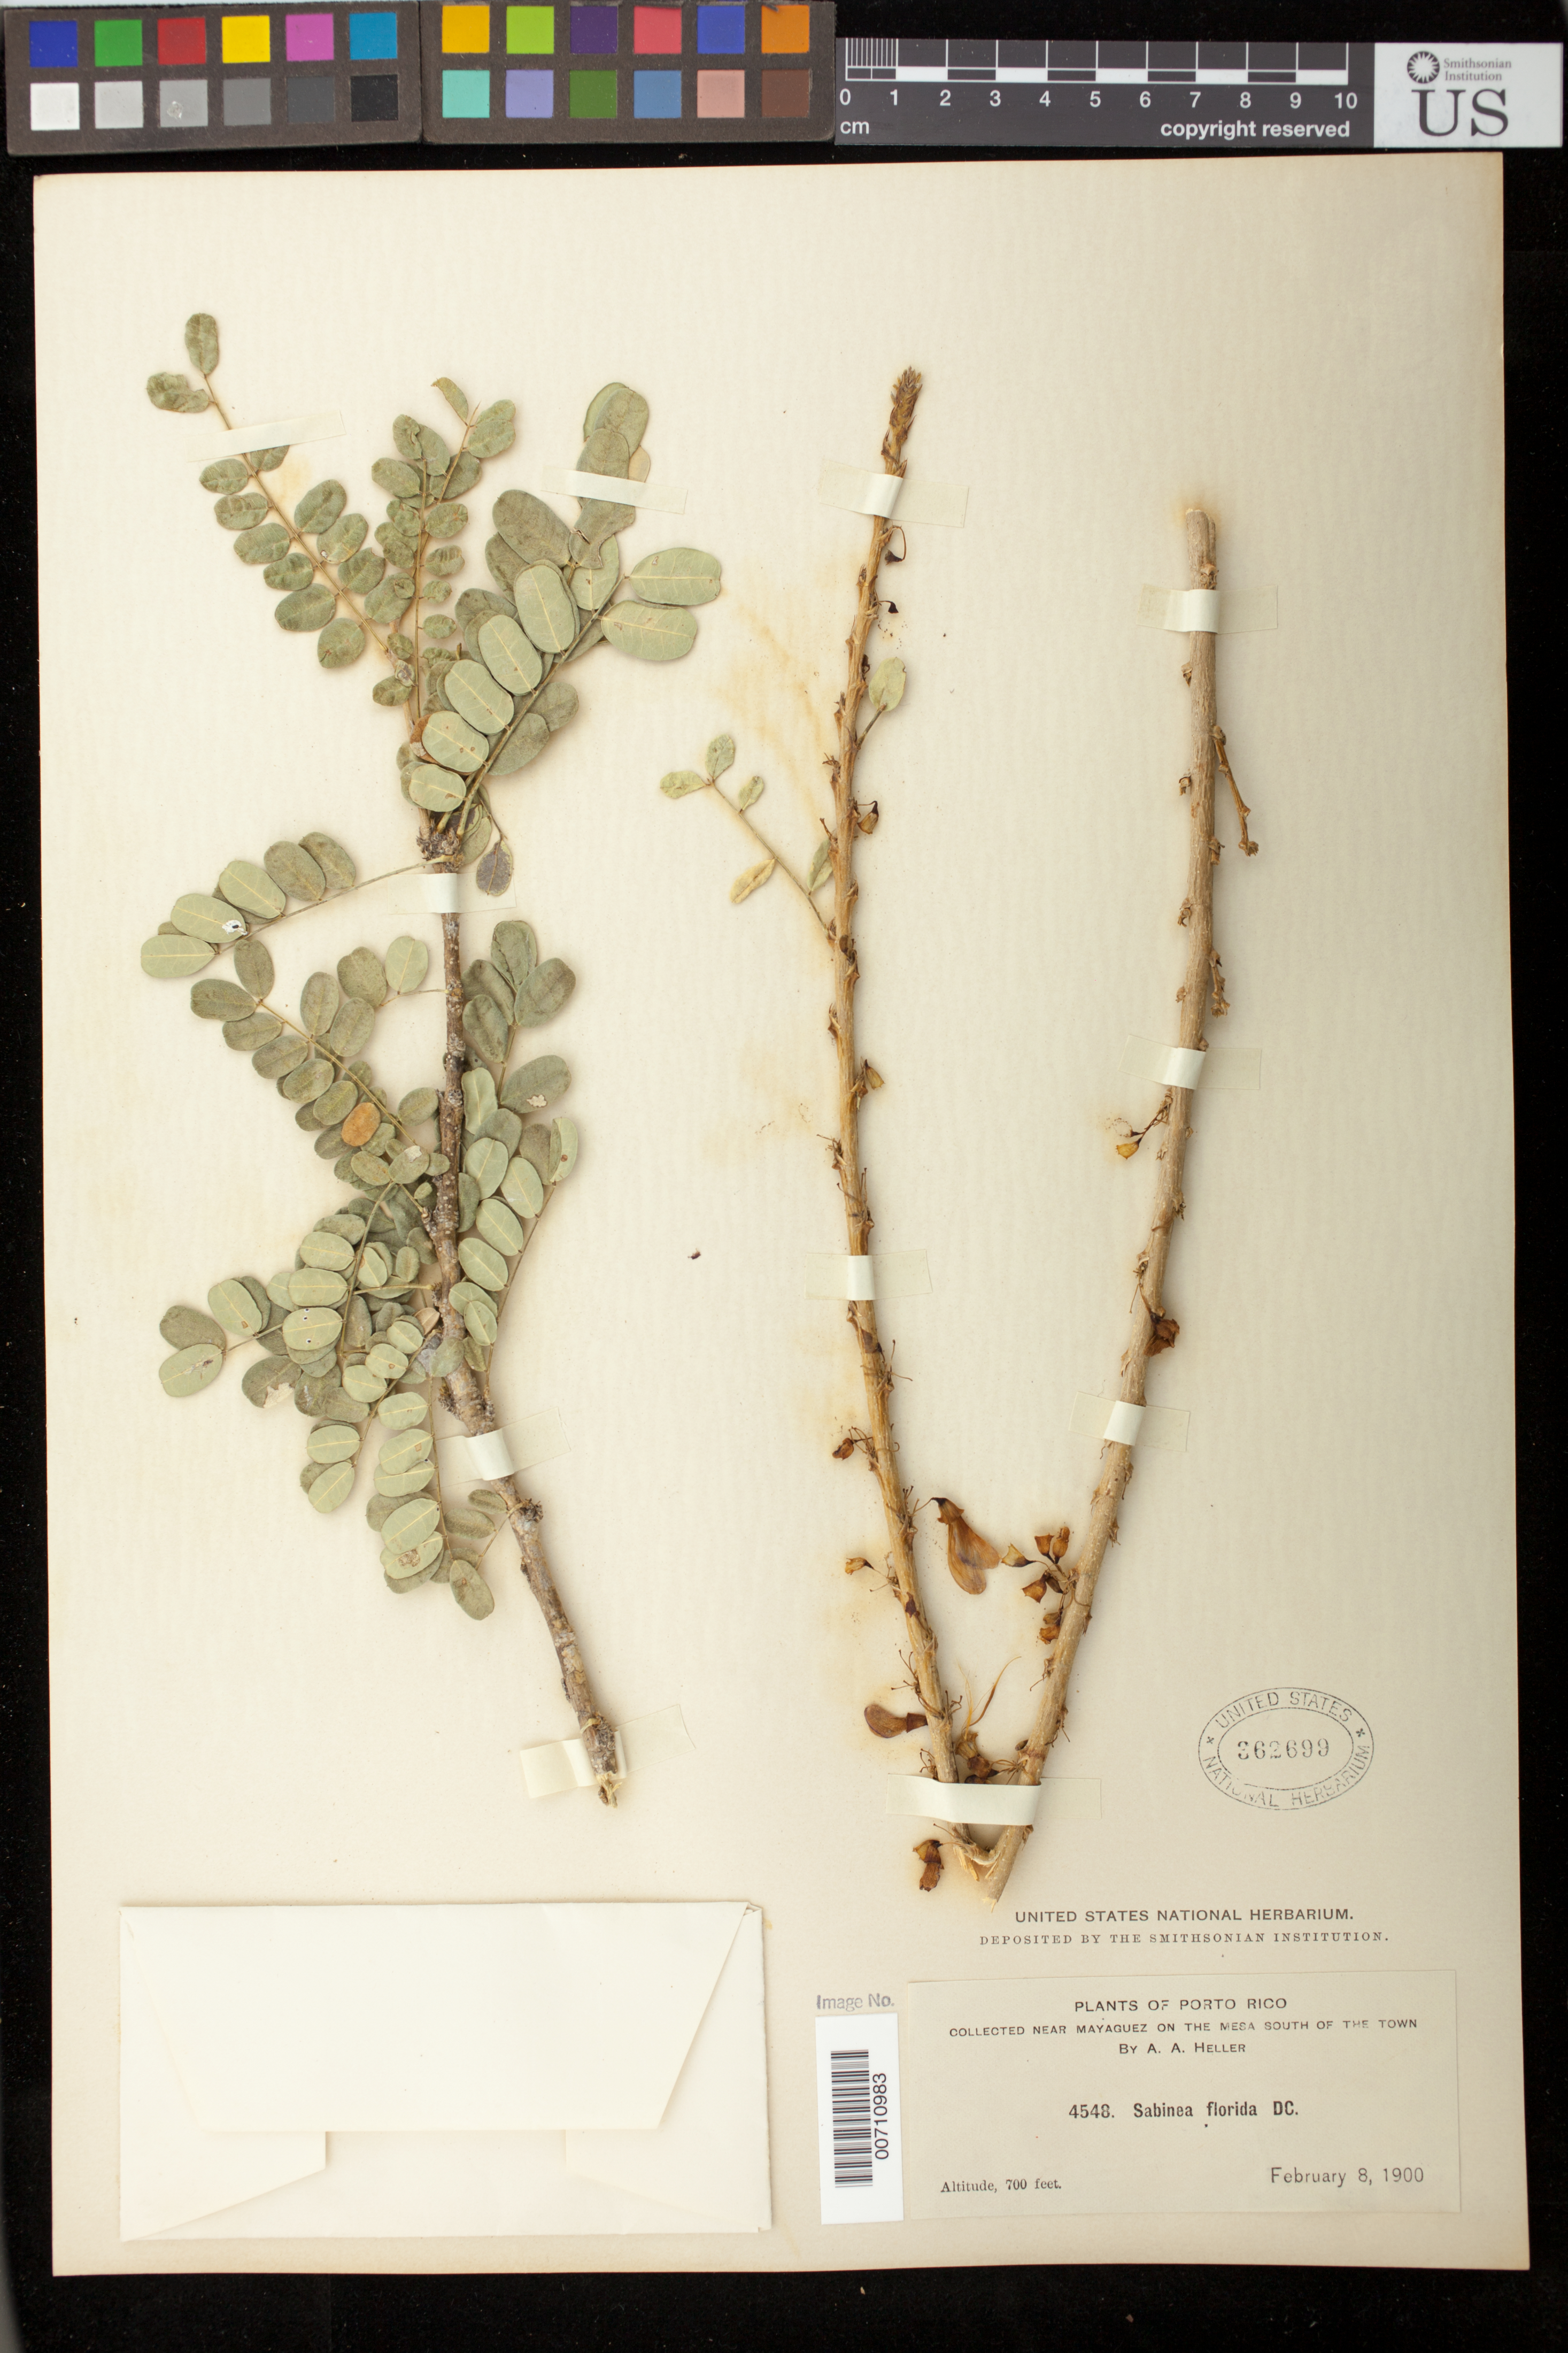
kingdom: Plantae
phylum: Tracheophyta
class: Magnoliopsida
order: Fabales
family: Fabaceae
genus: Poitea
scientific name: Poitea punicea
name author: (Urb.) Lavin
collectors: A. A. Heller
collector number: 4548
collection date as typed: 08 Feb 1900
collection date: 1900-02-08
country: Puerto Rico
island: Greater Antilles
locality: near Mayaguez, Mesa South of the town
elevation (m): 213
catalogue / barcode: US 362699